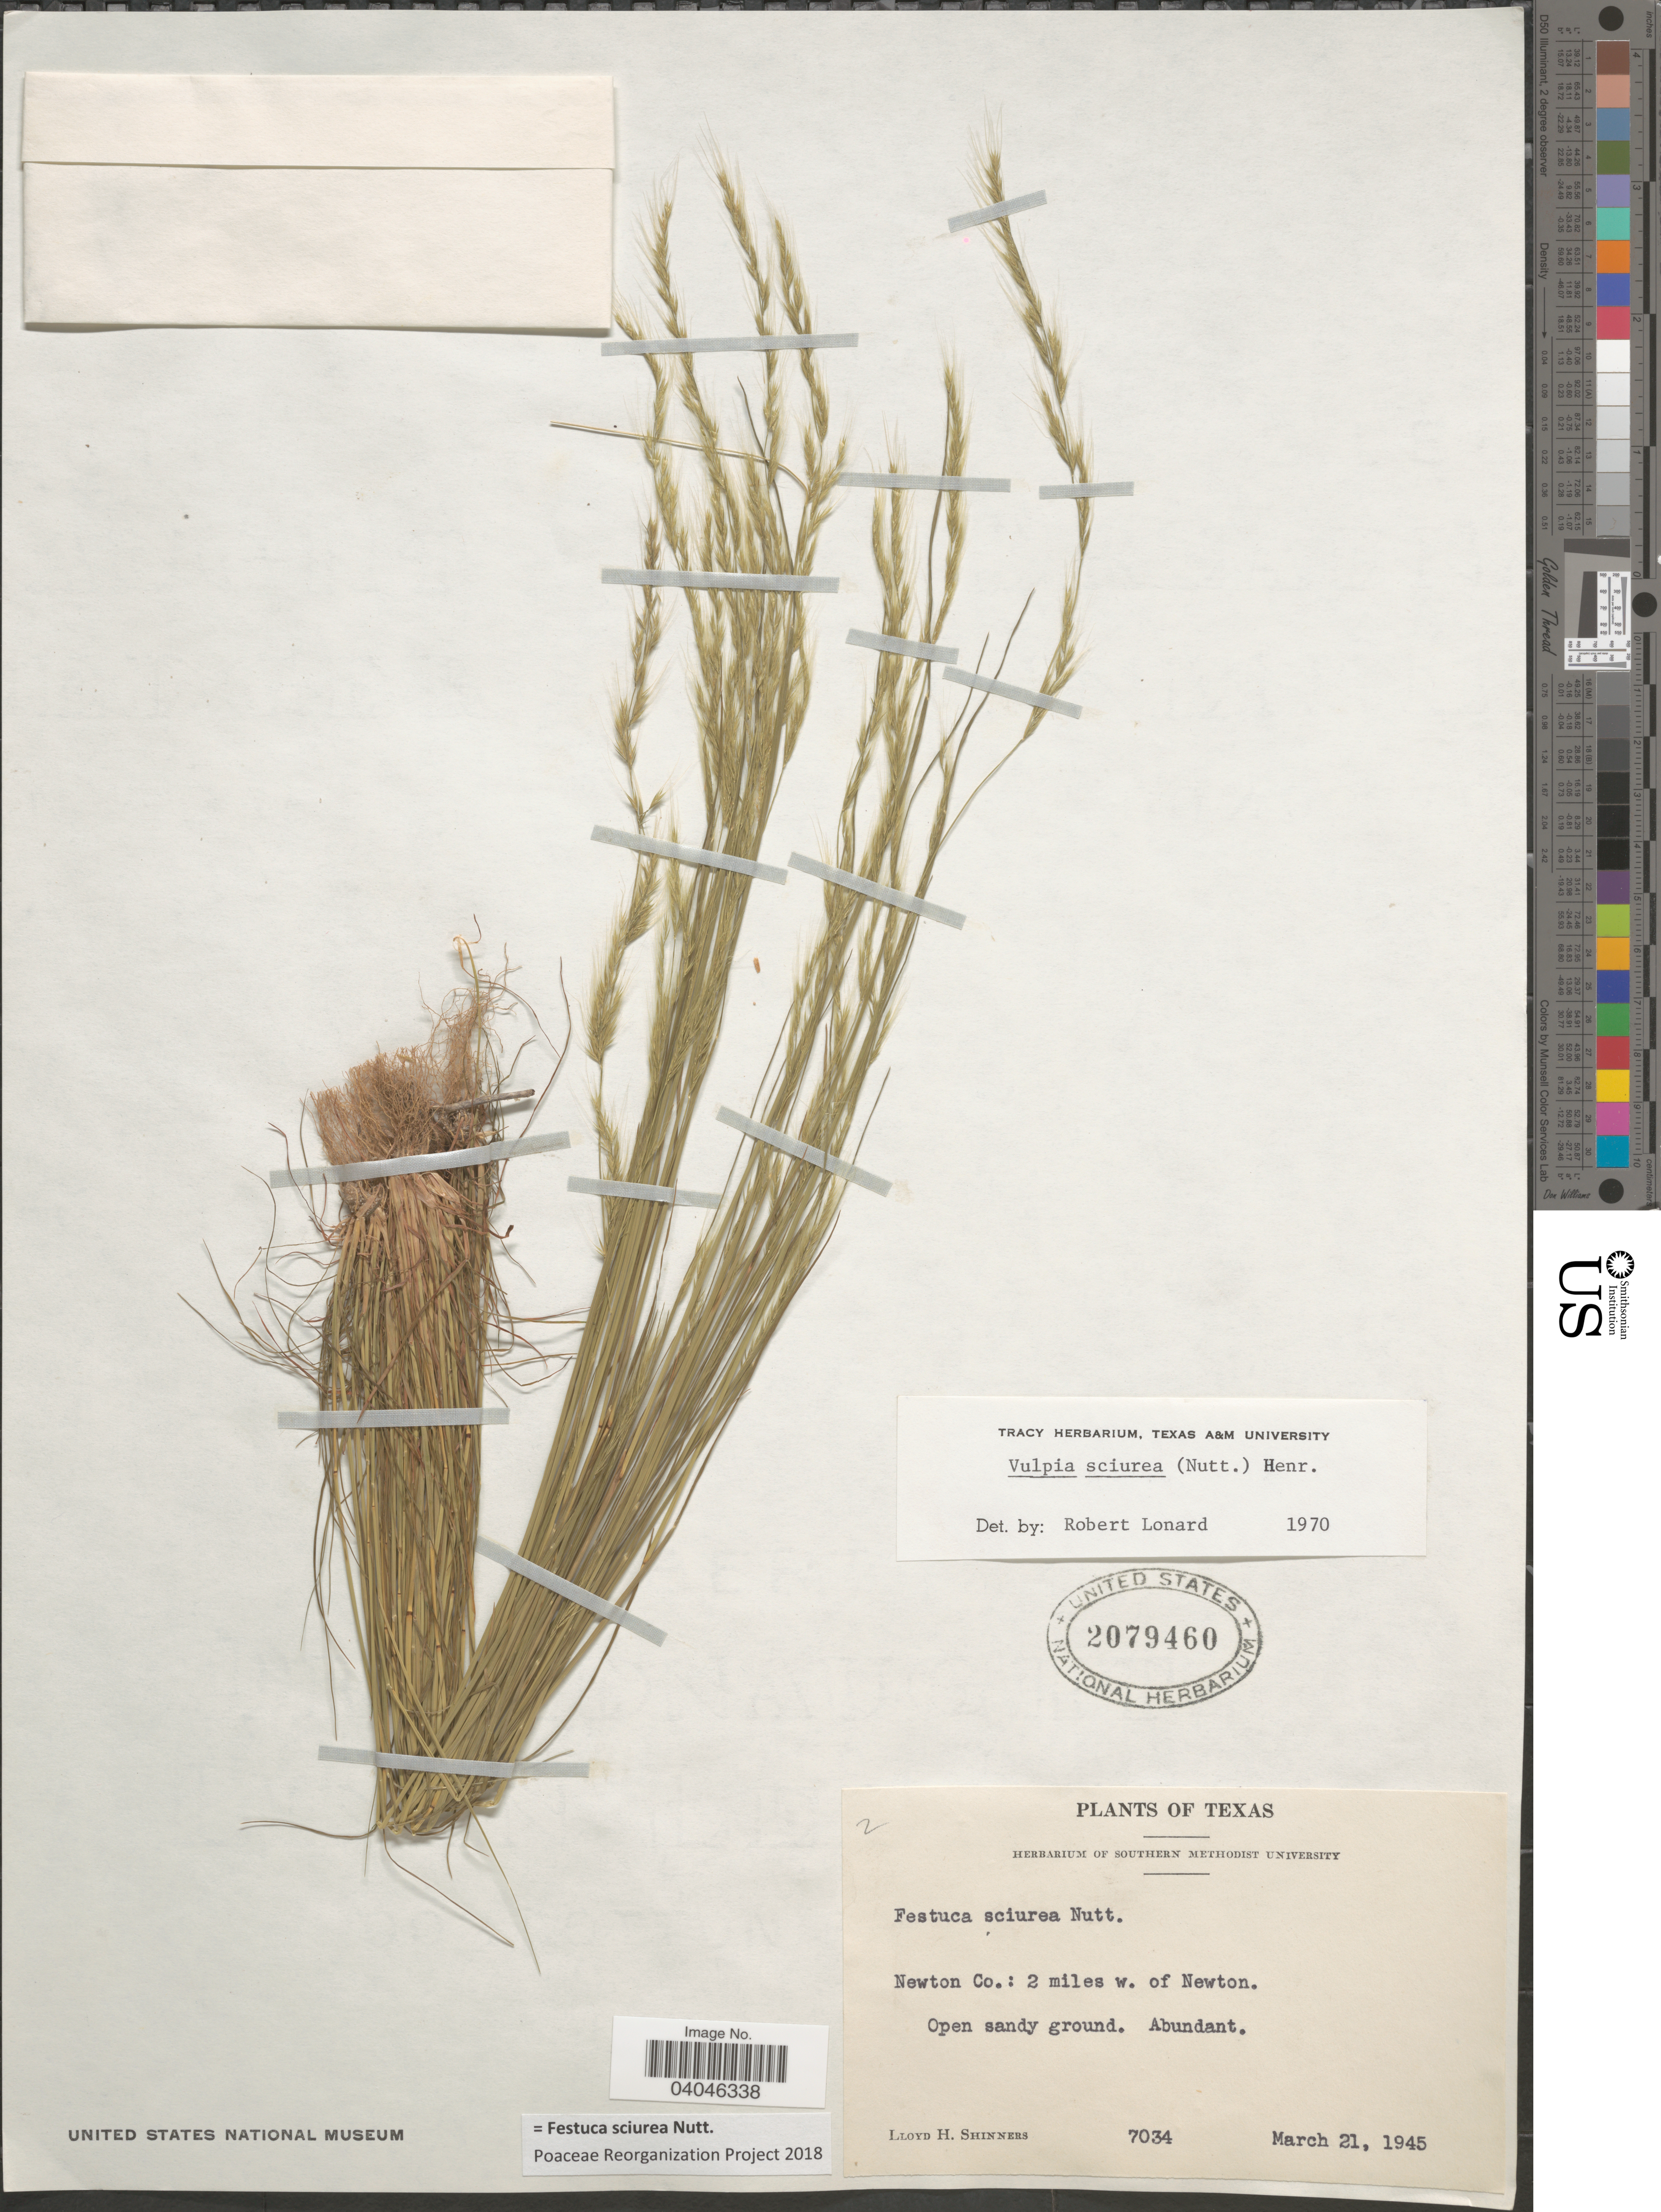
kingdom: Plantae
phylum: Tracheophyta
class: Liliopsida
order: Poales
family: Poaceae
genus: Festuca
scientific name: Festuca sciurea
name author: Nutt.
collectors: L. H. Shinners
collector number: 7034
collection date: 1945-03-21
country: United States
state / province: Texas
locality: Newton Co.: 2 miles w. of Newton.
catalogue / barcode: US 2079460